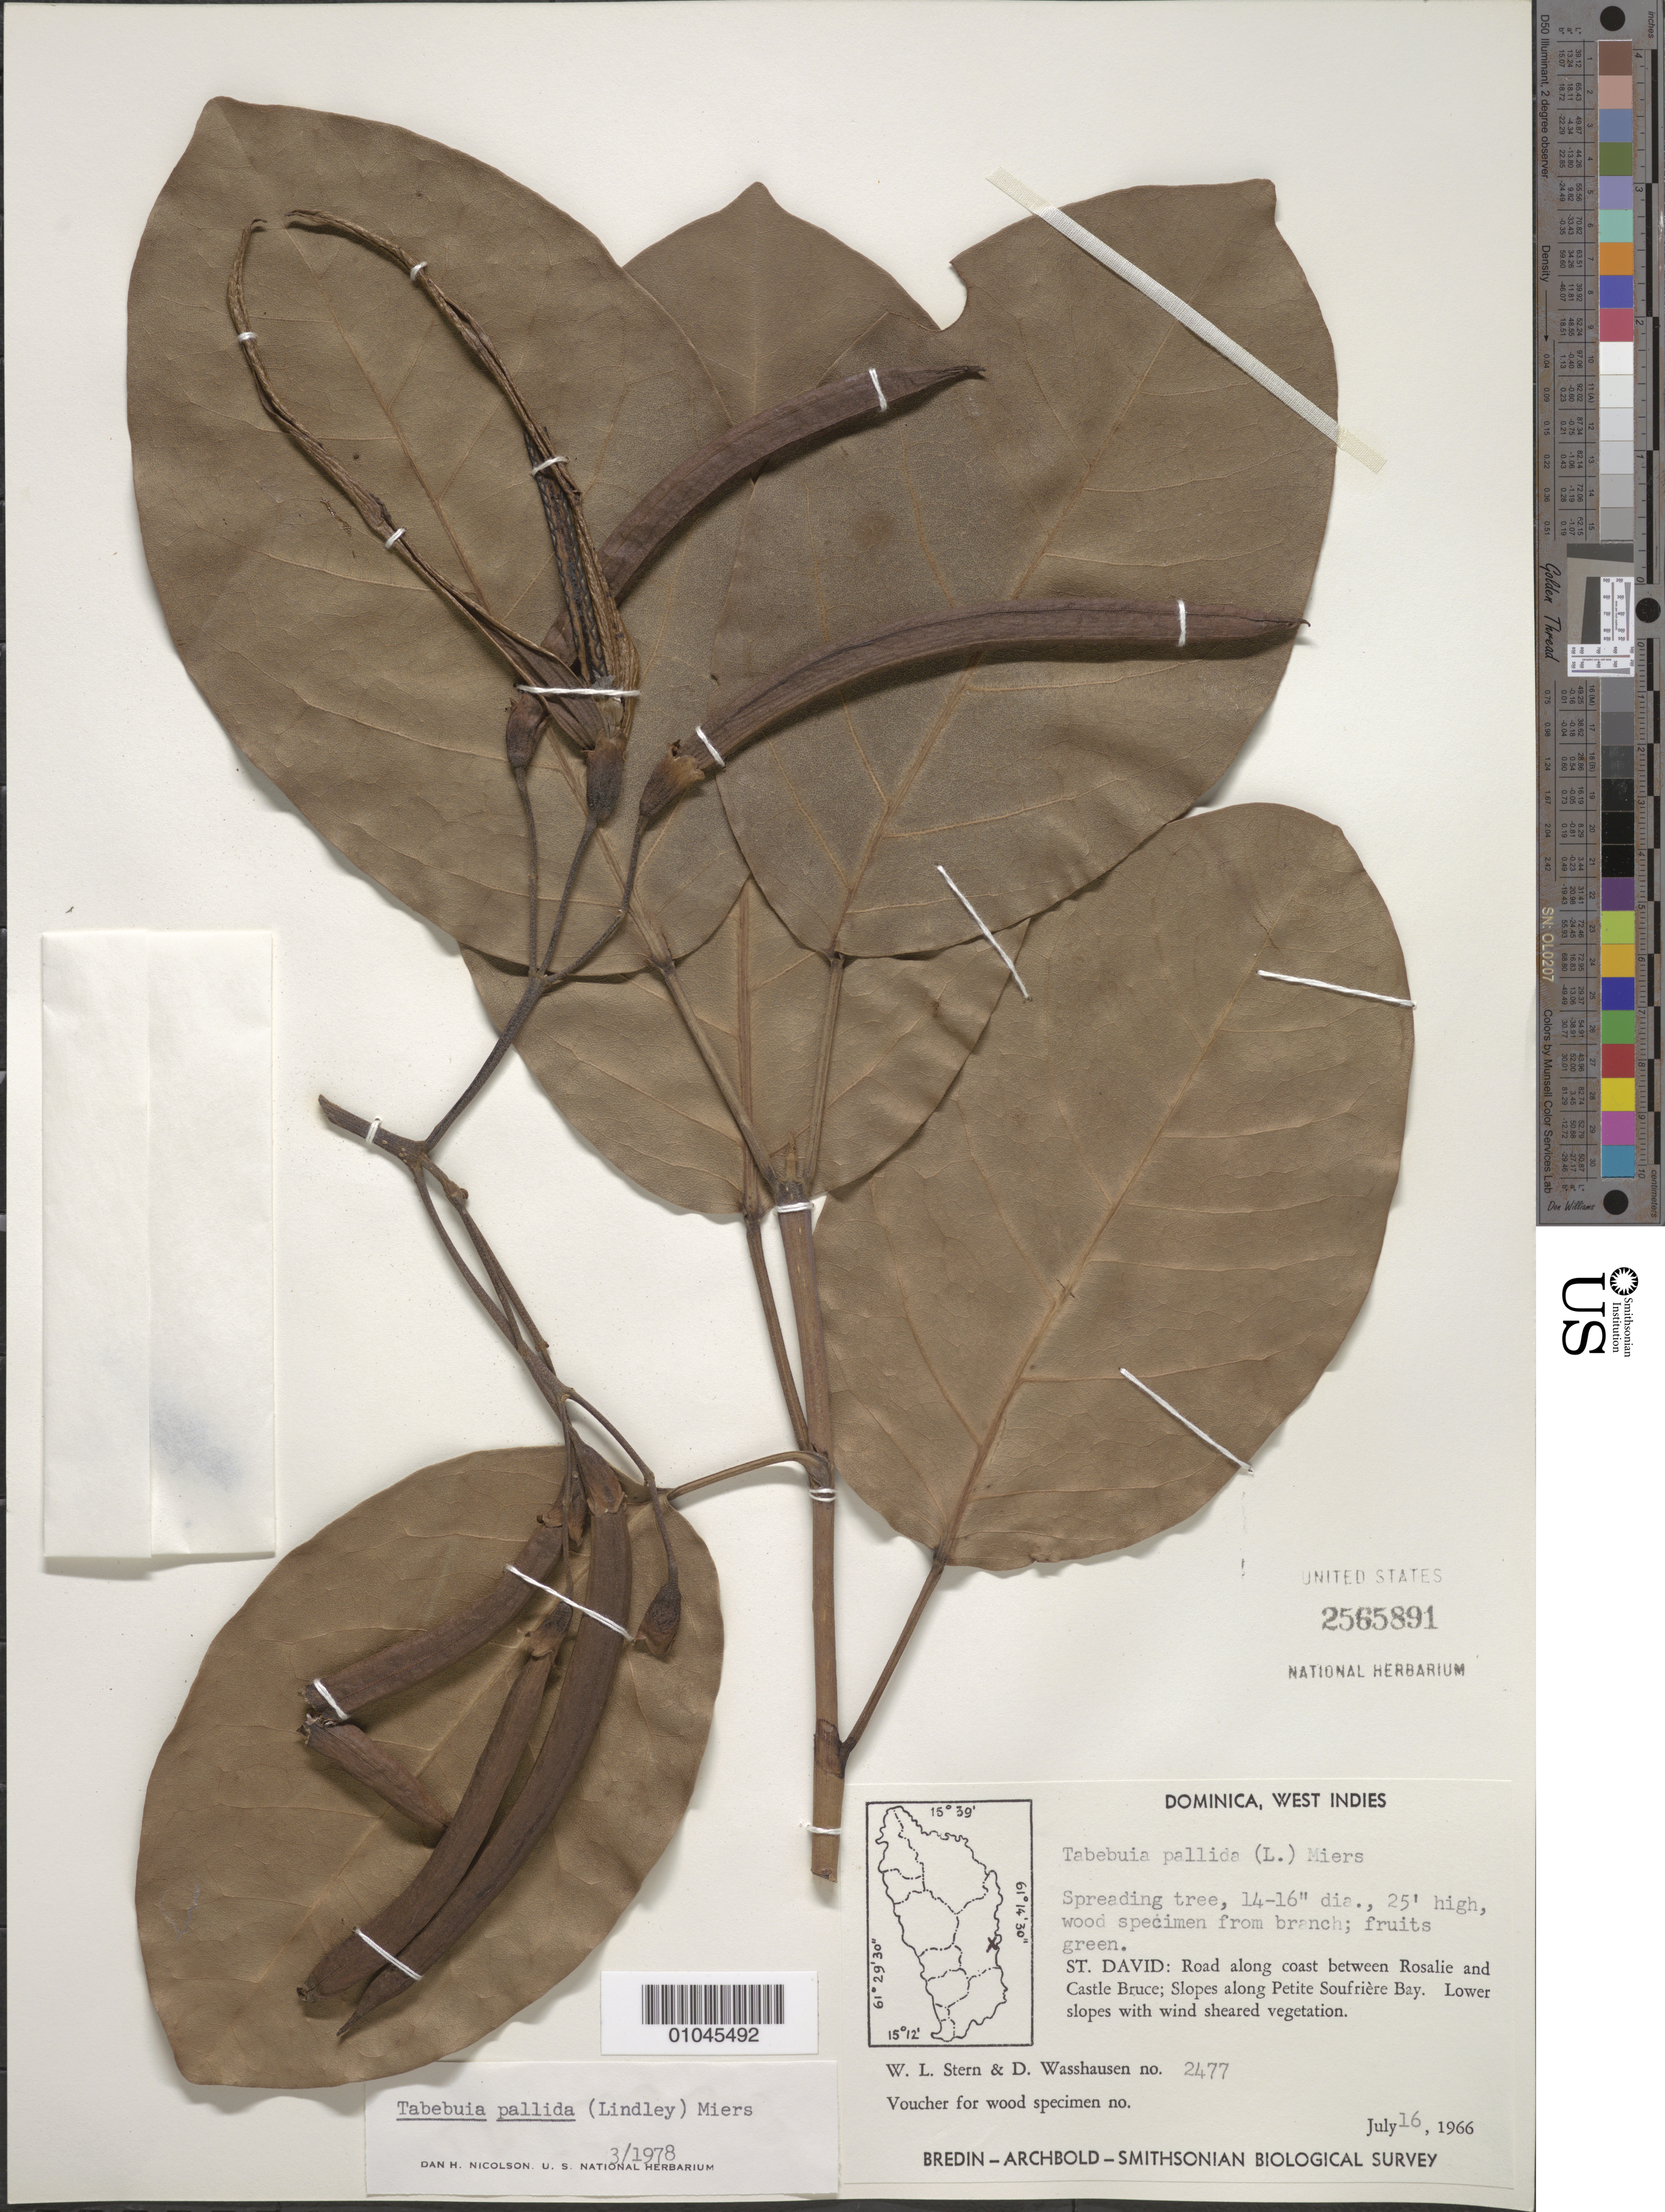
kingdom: Plantae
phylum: Tracheophyta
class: Magnoliopsida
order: Lamiales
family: Bignoniaceae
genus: Tabebuia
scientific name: Tabebuia pallida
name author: (Lindl.) Miers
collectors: W. L. Stern & D. C. Wasshausen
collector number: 2477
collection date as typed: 16 Jul 1966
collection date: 1966-07-16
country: Dominica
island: Dominica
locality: St. David: Road along coast between Rosalie and Castle Bruce; Slopes along Petite Soufriere Bay. Lower slopes with wind sheared vegetation.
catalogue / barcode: US 2565891